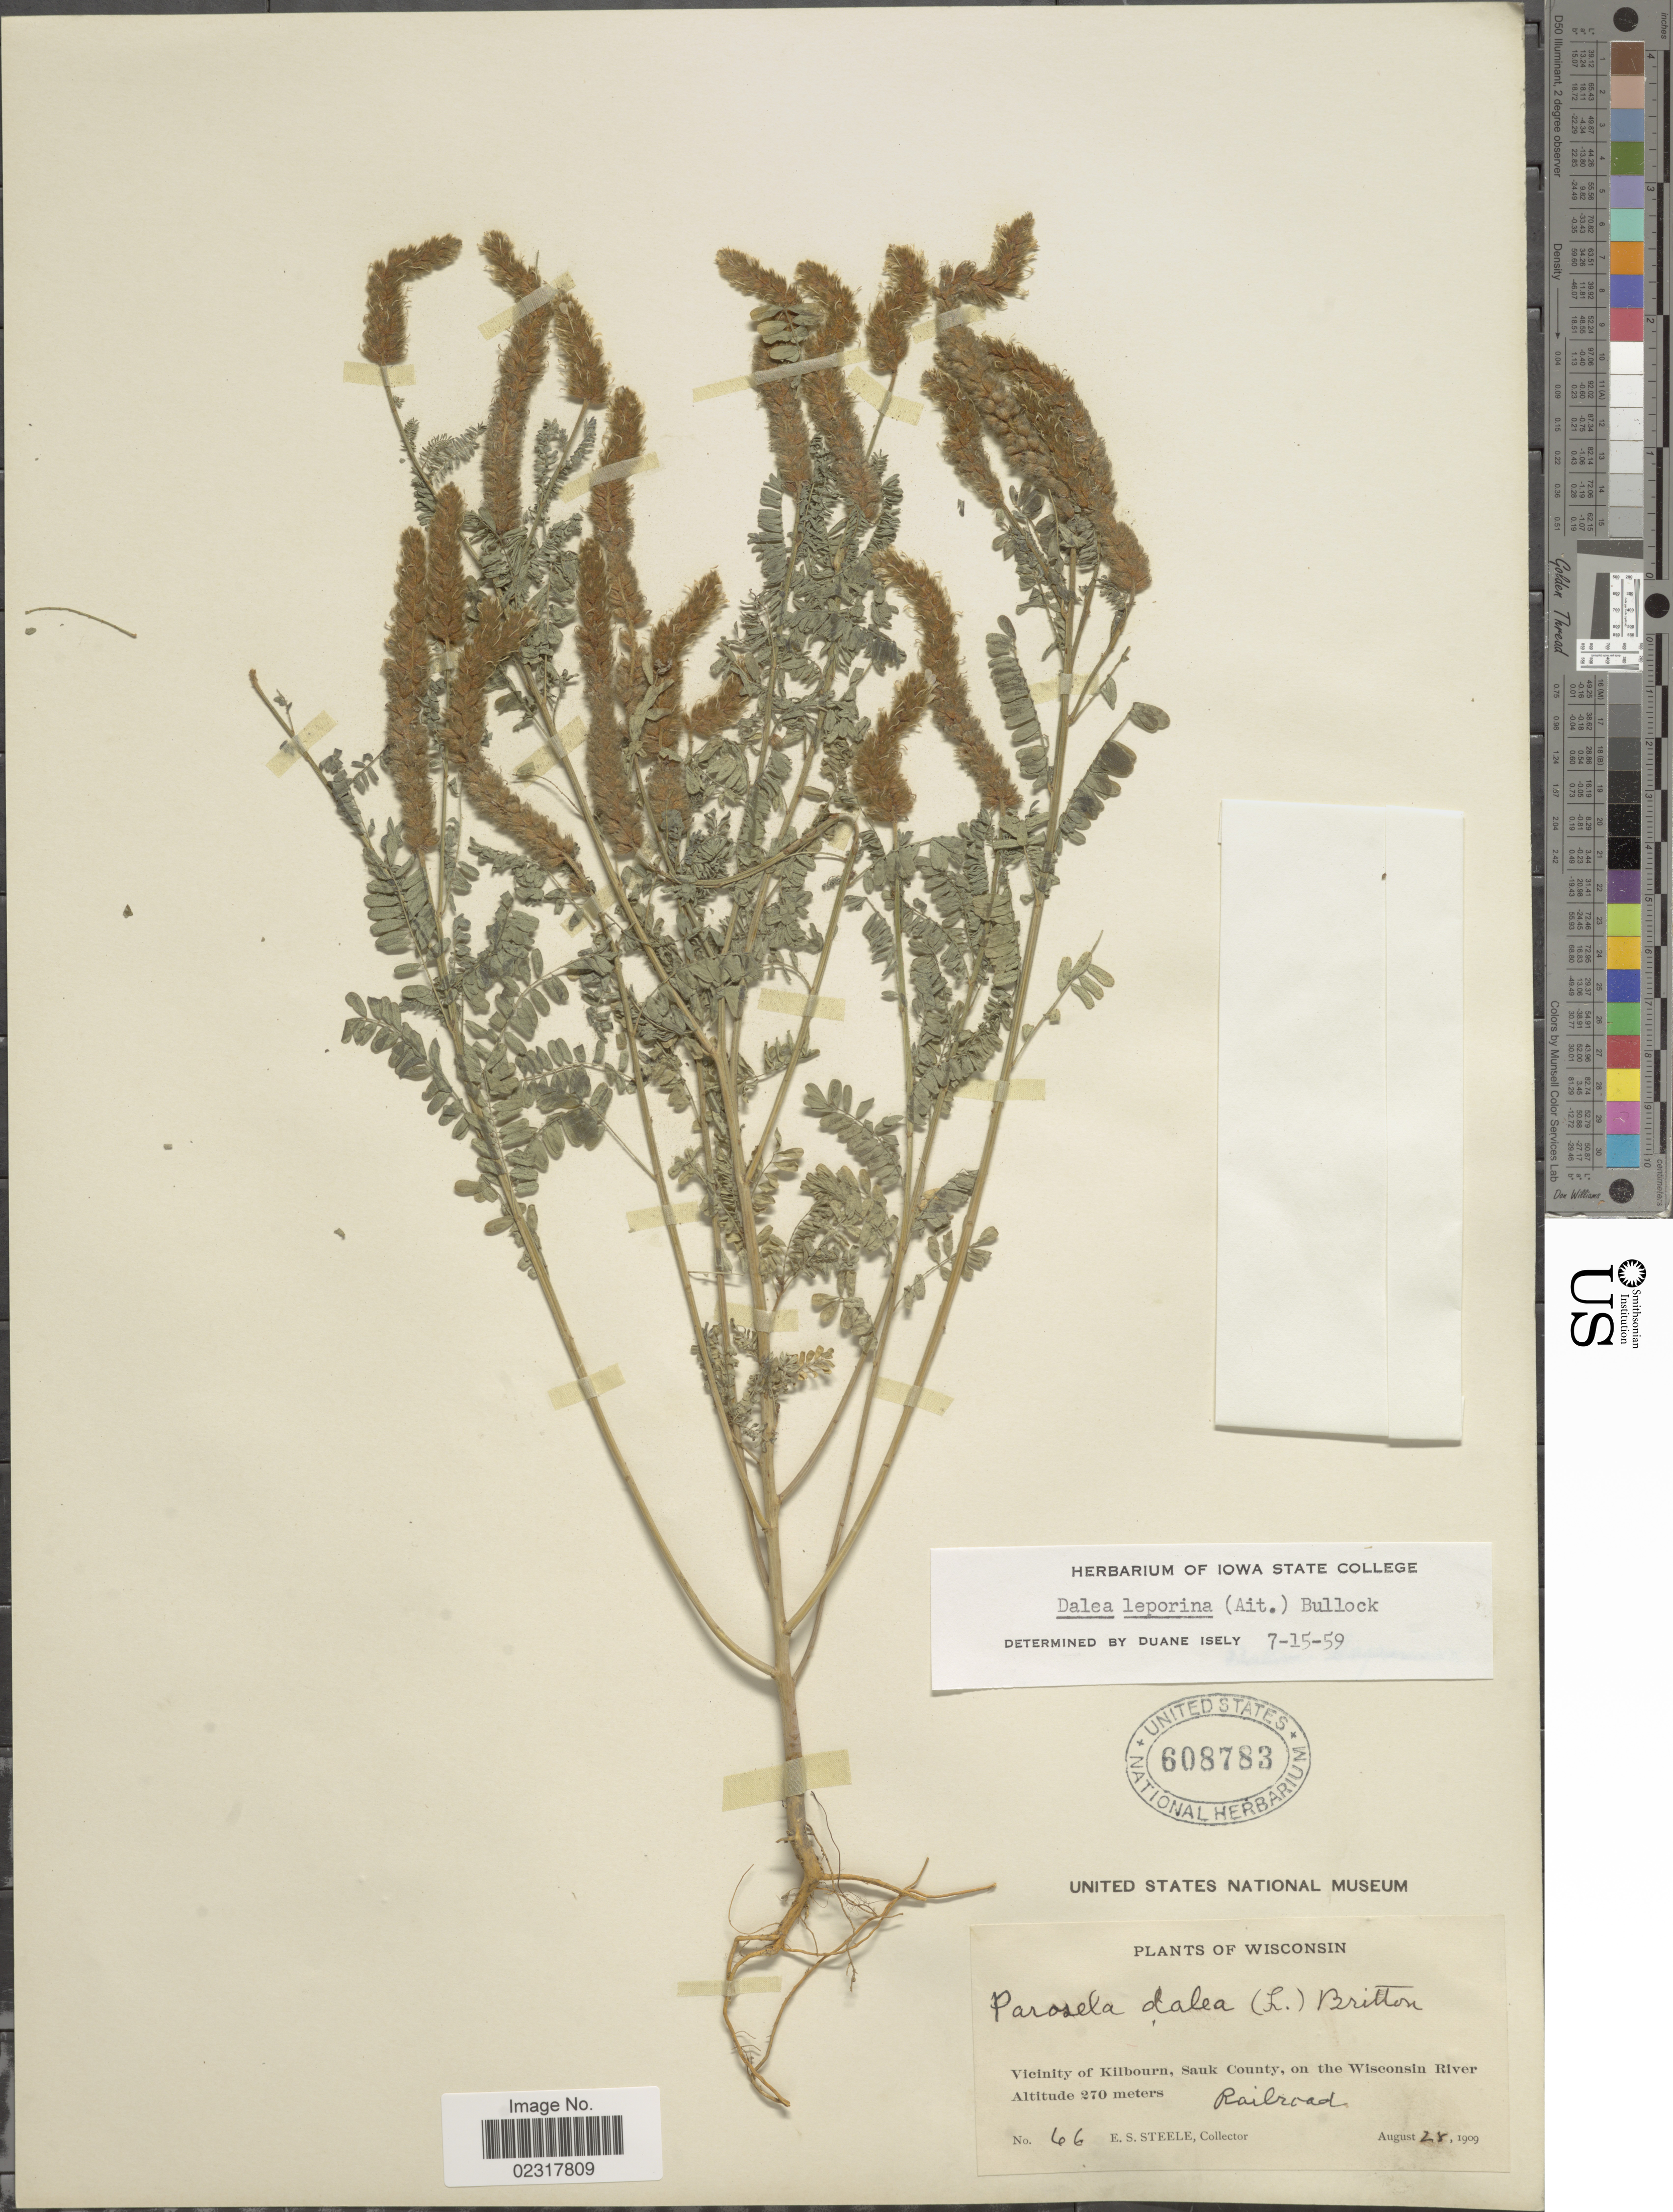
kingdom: Plantae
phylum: Tracheophyta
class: Magnoliopsida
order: Fabales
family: Fabaceae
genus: Dalea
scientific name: Dalea leporina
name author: (Aiton) Bullock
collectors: E. Steele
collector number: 66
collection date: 1909-08-28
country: United States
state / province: Wisconsin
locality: Vicinity of Kilbourn, Sauk County, on the Wisconsin River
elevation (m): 270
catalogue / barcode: US 608783